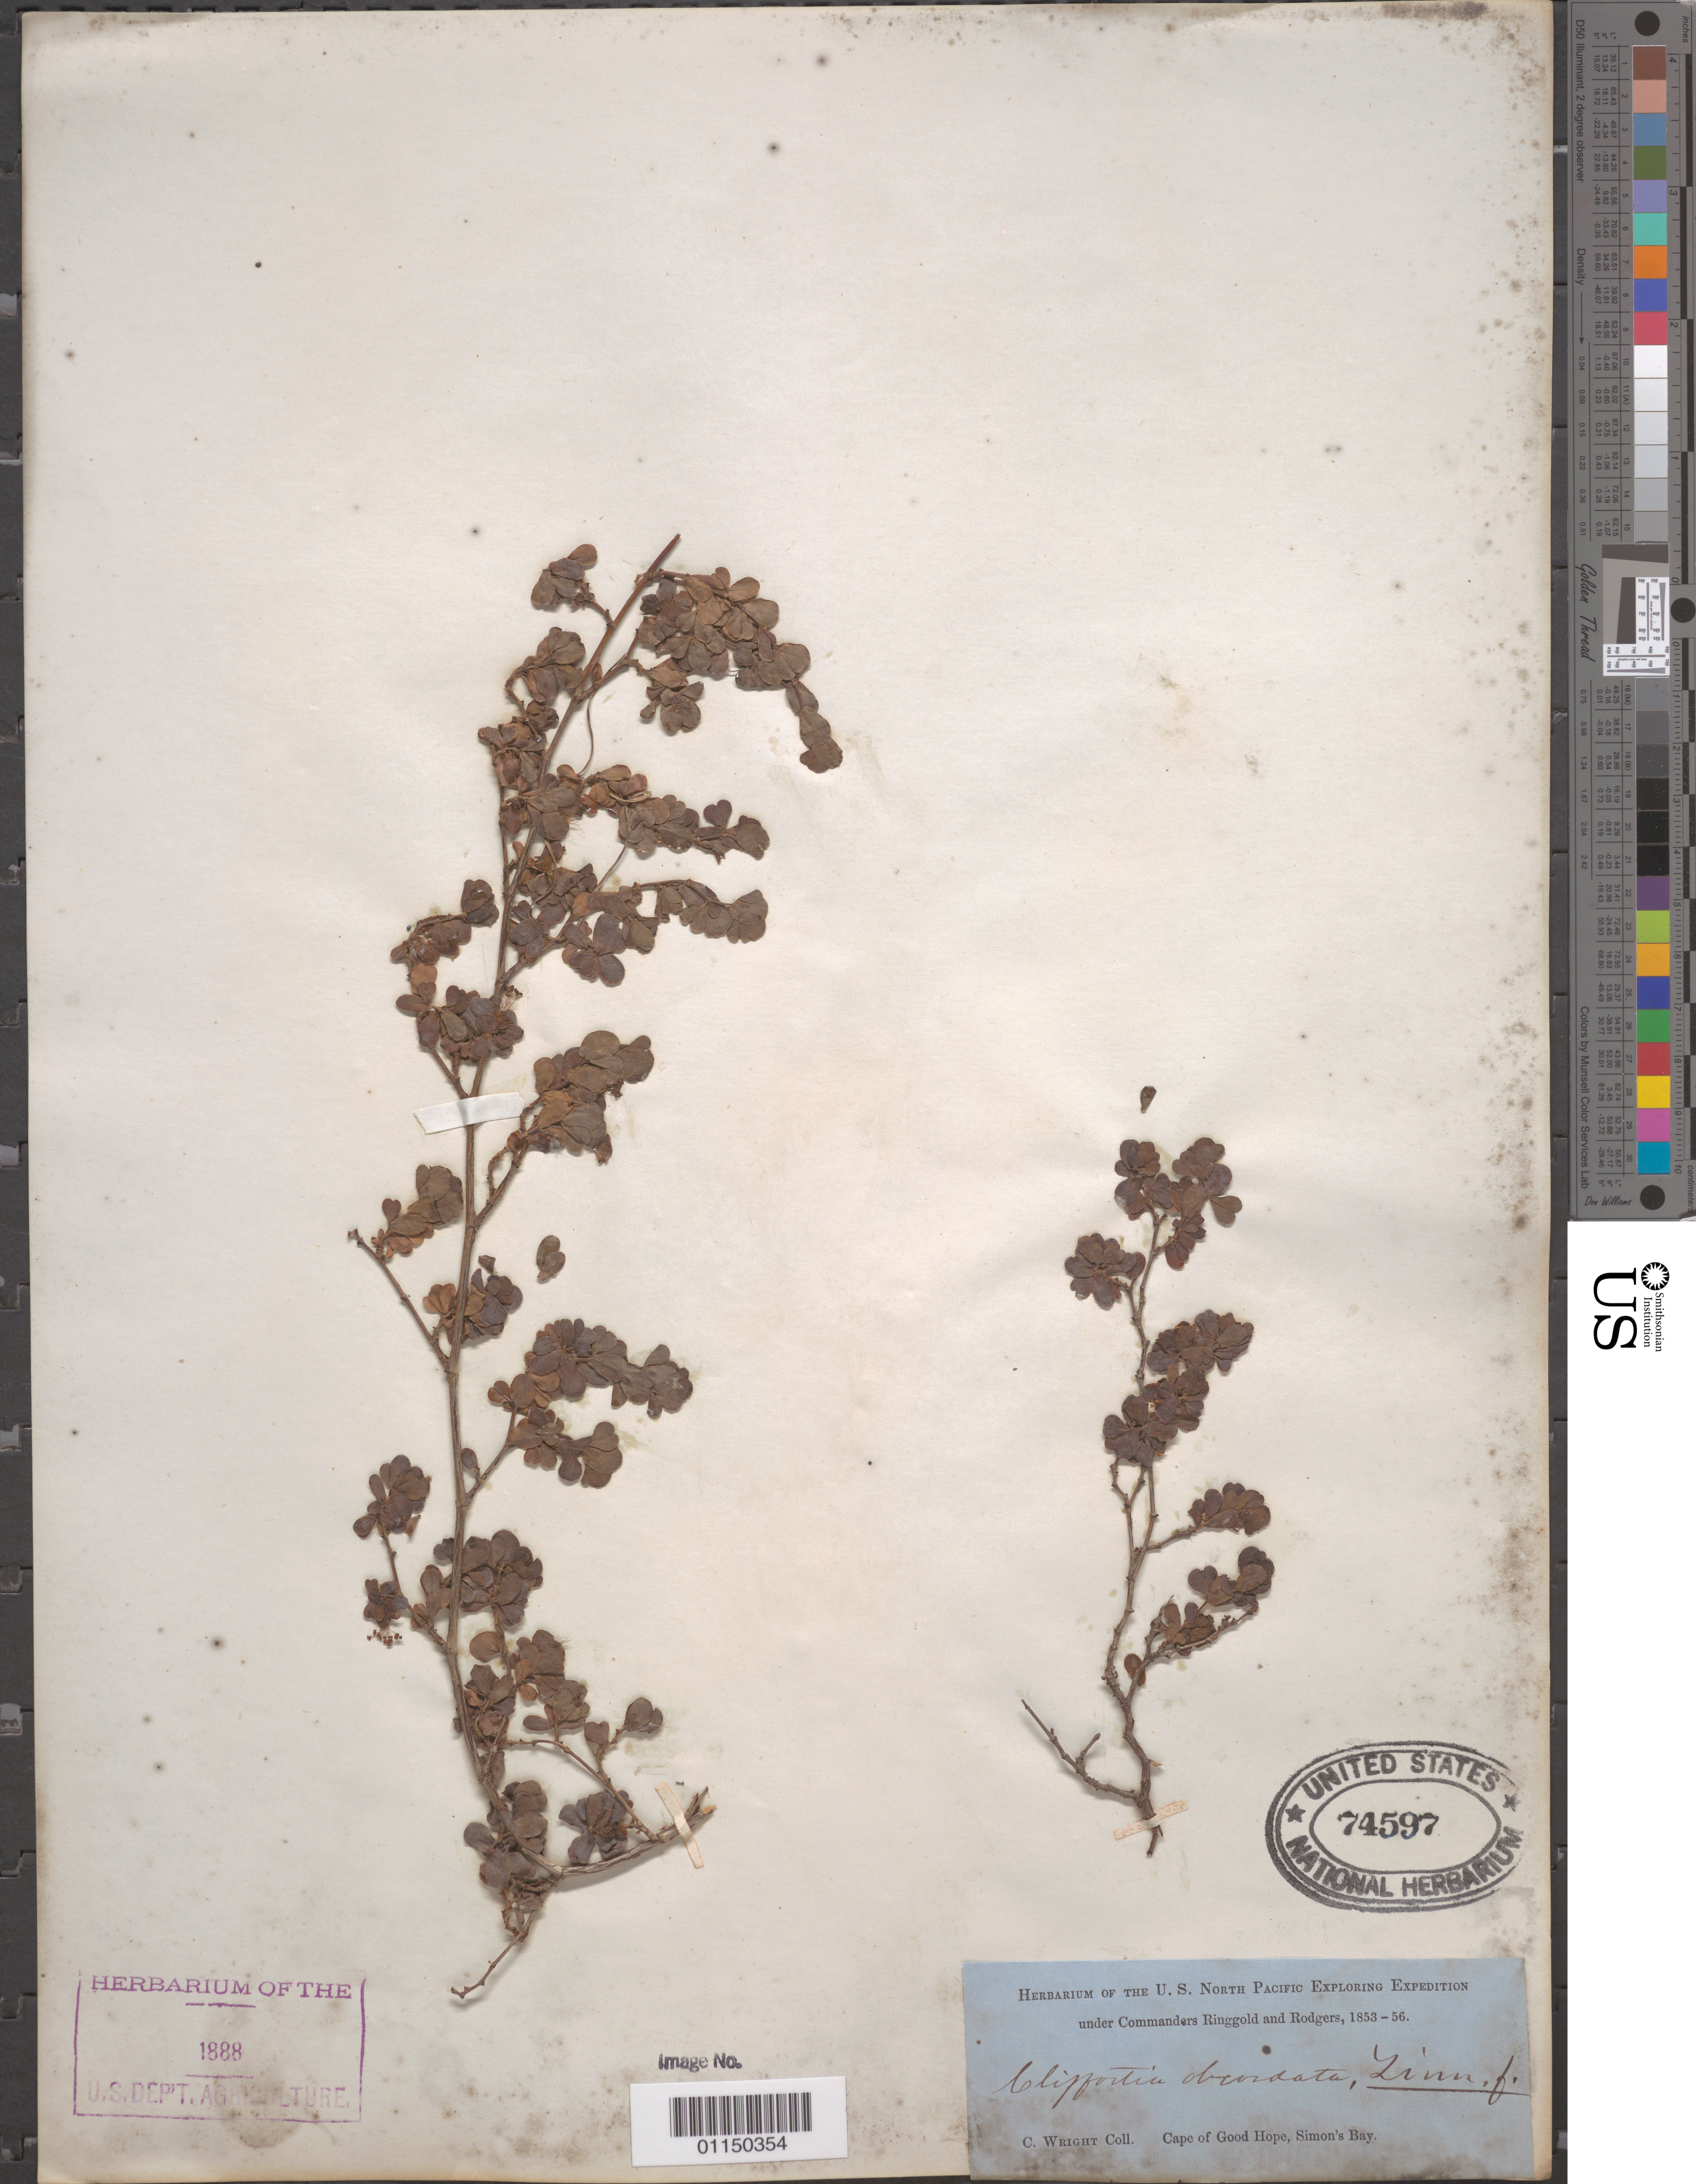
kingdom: Plantae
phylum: Tracheophyta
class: Magnoliopsida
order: Rosales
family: Rosaceae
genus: Cliffortia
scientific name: Cliffortia obcordata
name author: L. f.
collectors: C. Wright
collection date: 1853/1856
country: South Africa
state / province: Western Cape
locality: Cape of Good Hope, Simon's Bay.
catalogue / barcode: US 74597